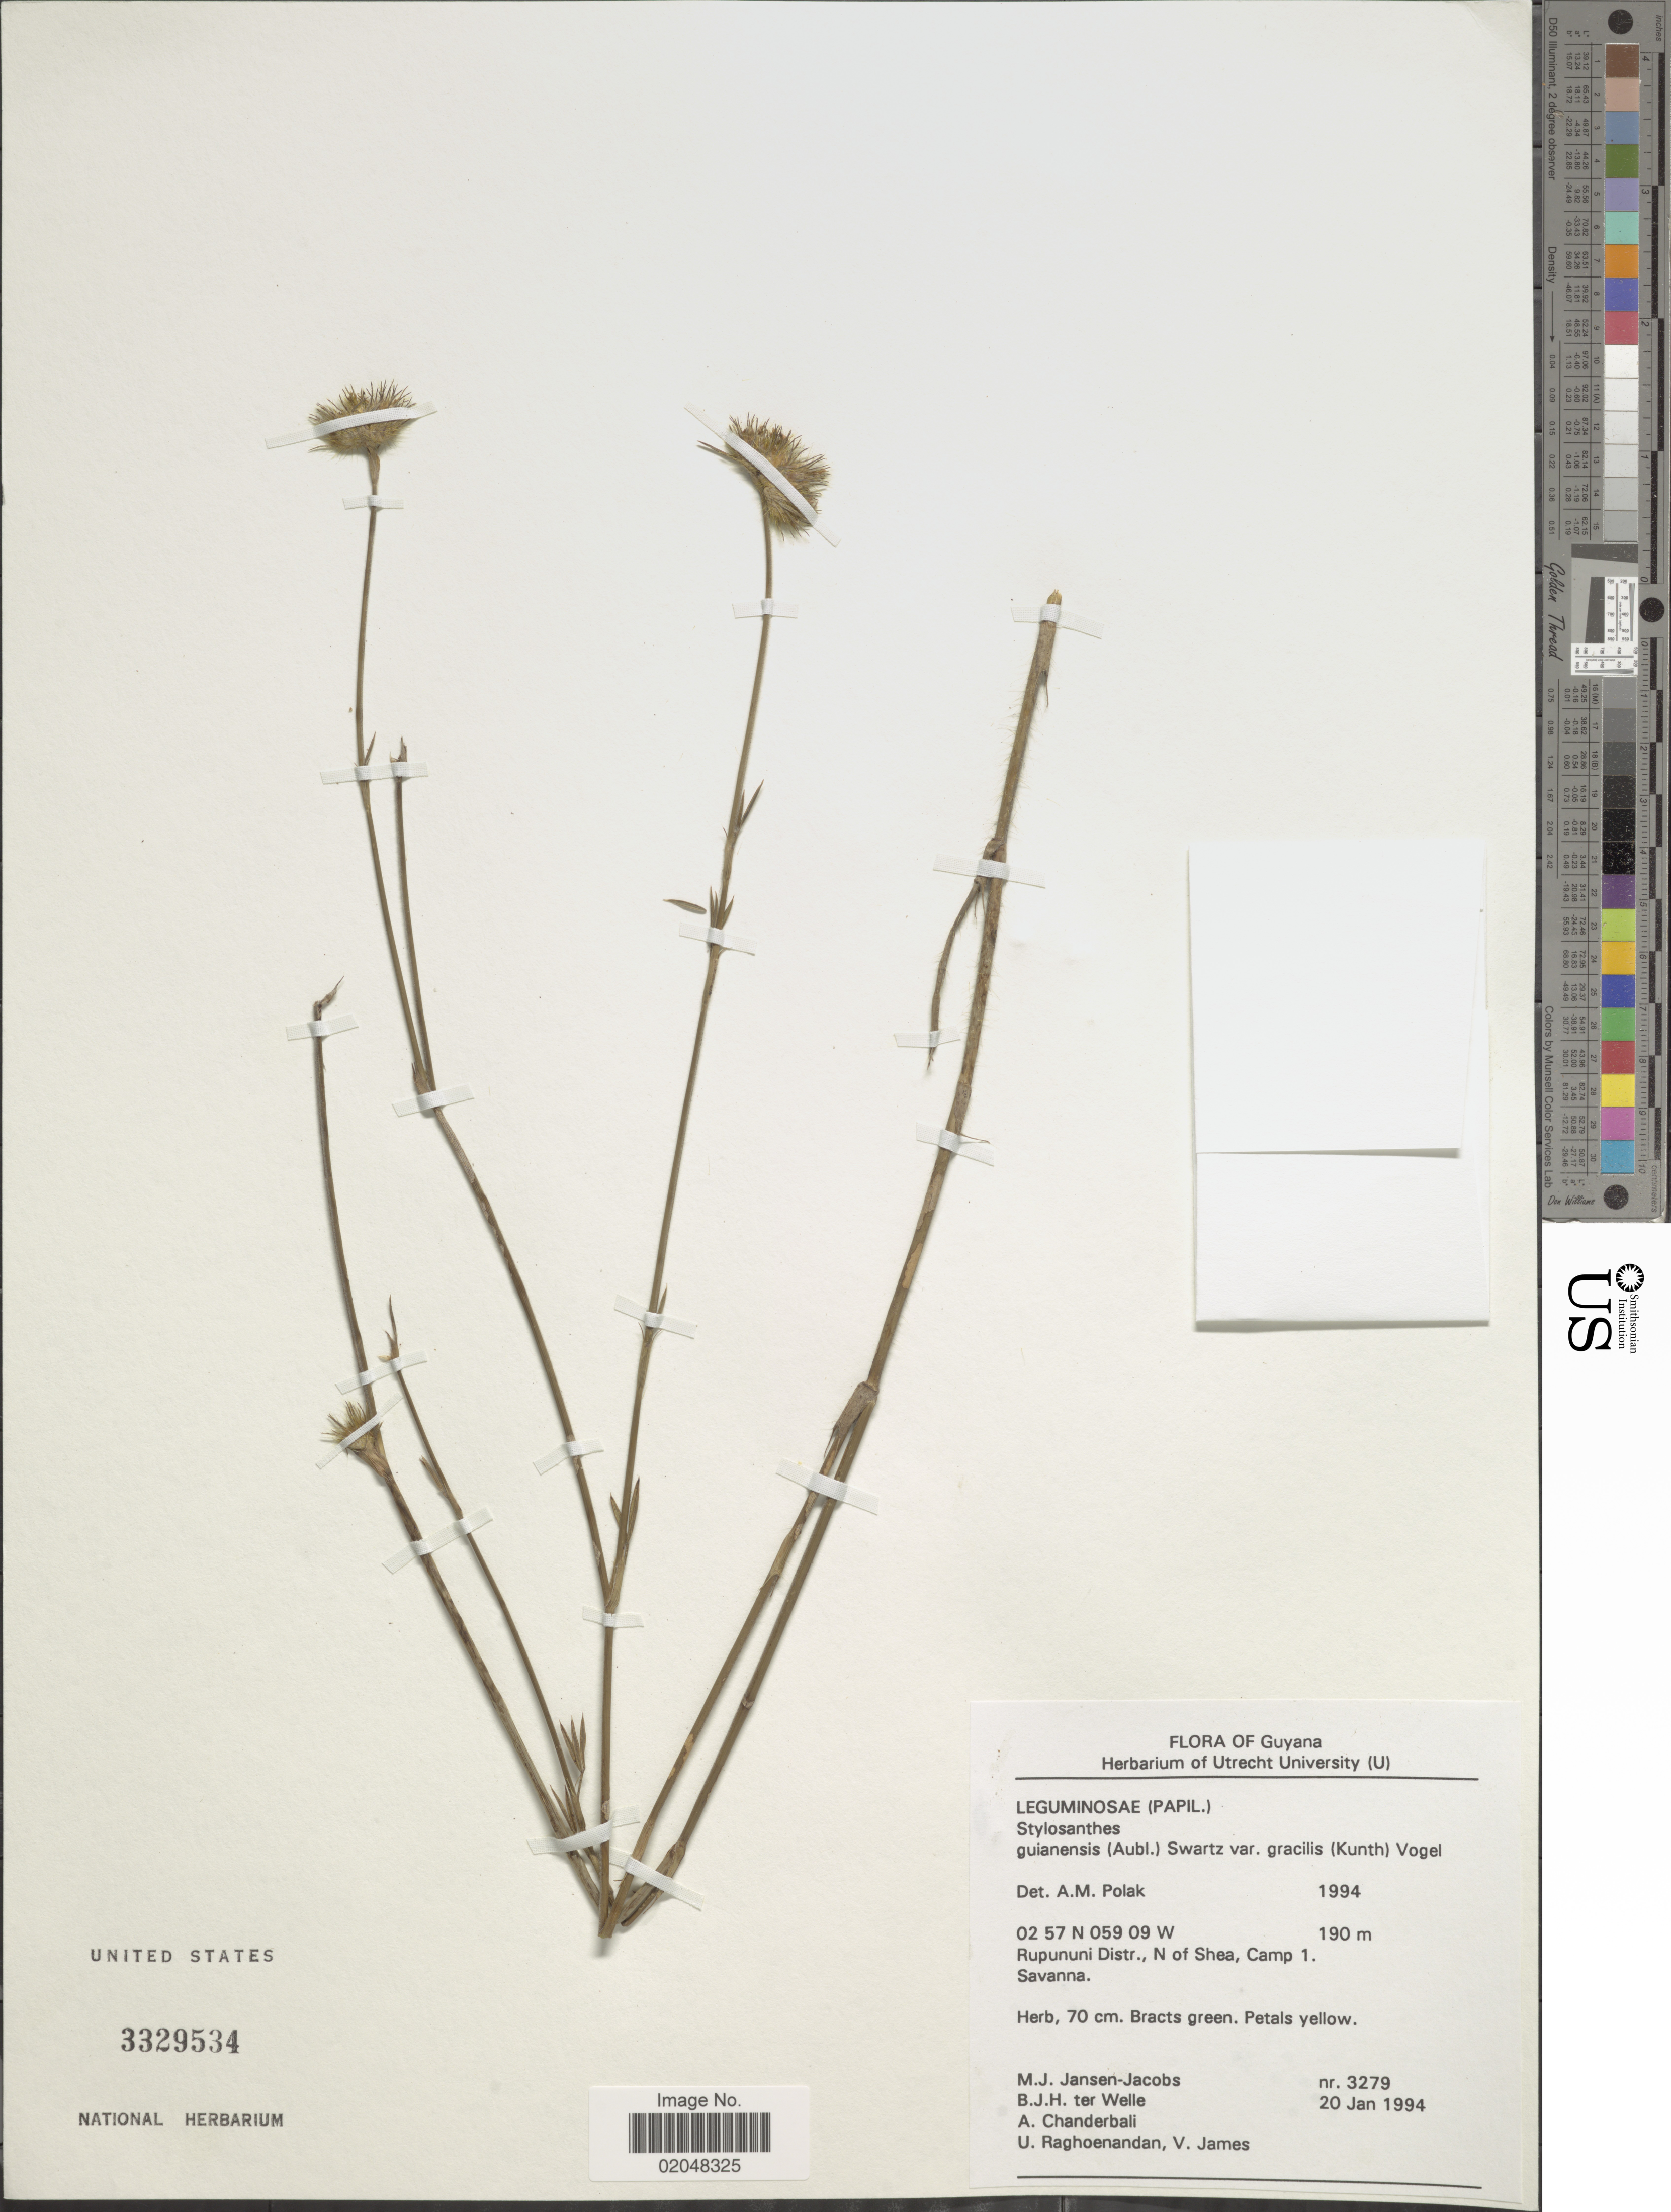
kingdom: Plantae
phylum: Tracheophyta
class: Magnoliopsida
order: Fabales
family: Fabaceae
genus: Stylosanthes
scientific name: Stylosanthes guianensis var. gracilis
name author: (Kunth) Vogel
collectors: M. J. Jansen-Jacobs, B. Welle, A. S. Chanderbali, U. Raghoenandan & V. James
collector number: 3279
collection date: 1994-01-20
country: Guyana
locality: Guyana, Rupununi Distr., Shea Village, savanna.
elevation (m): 190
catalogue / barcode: US 3329534